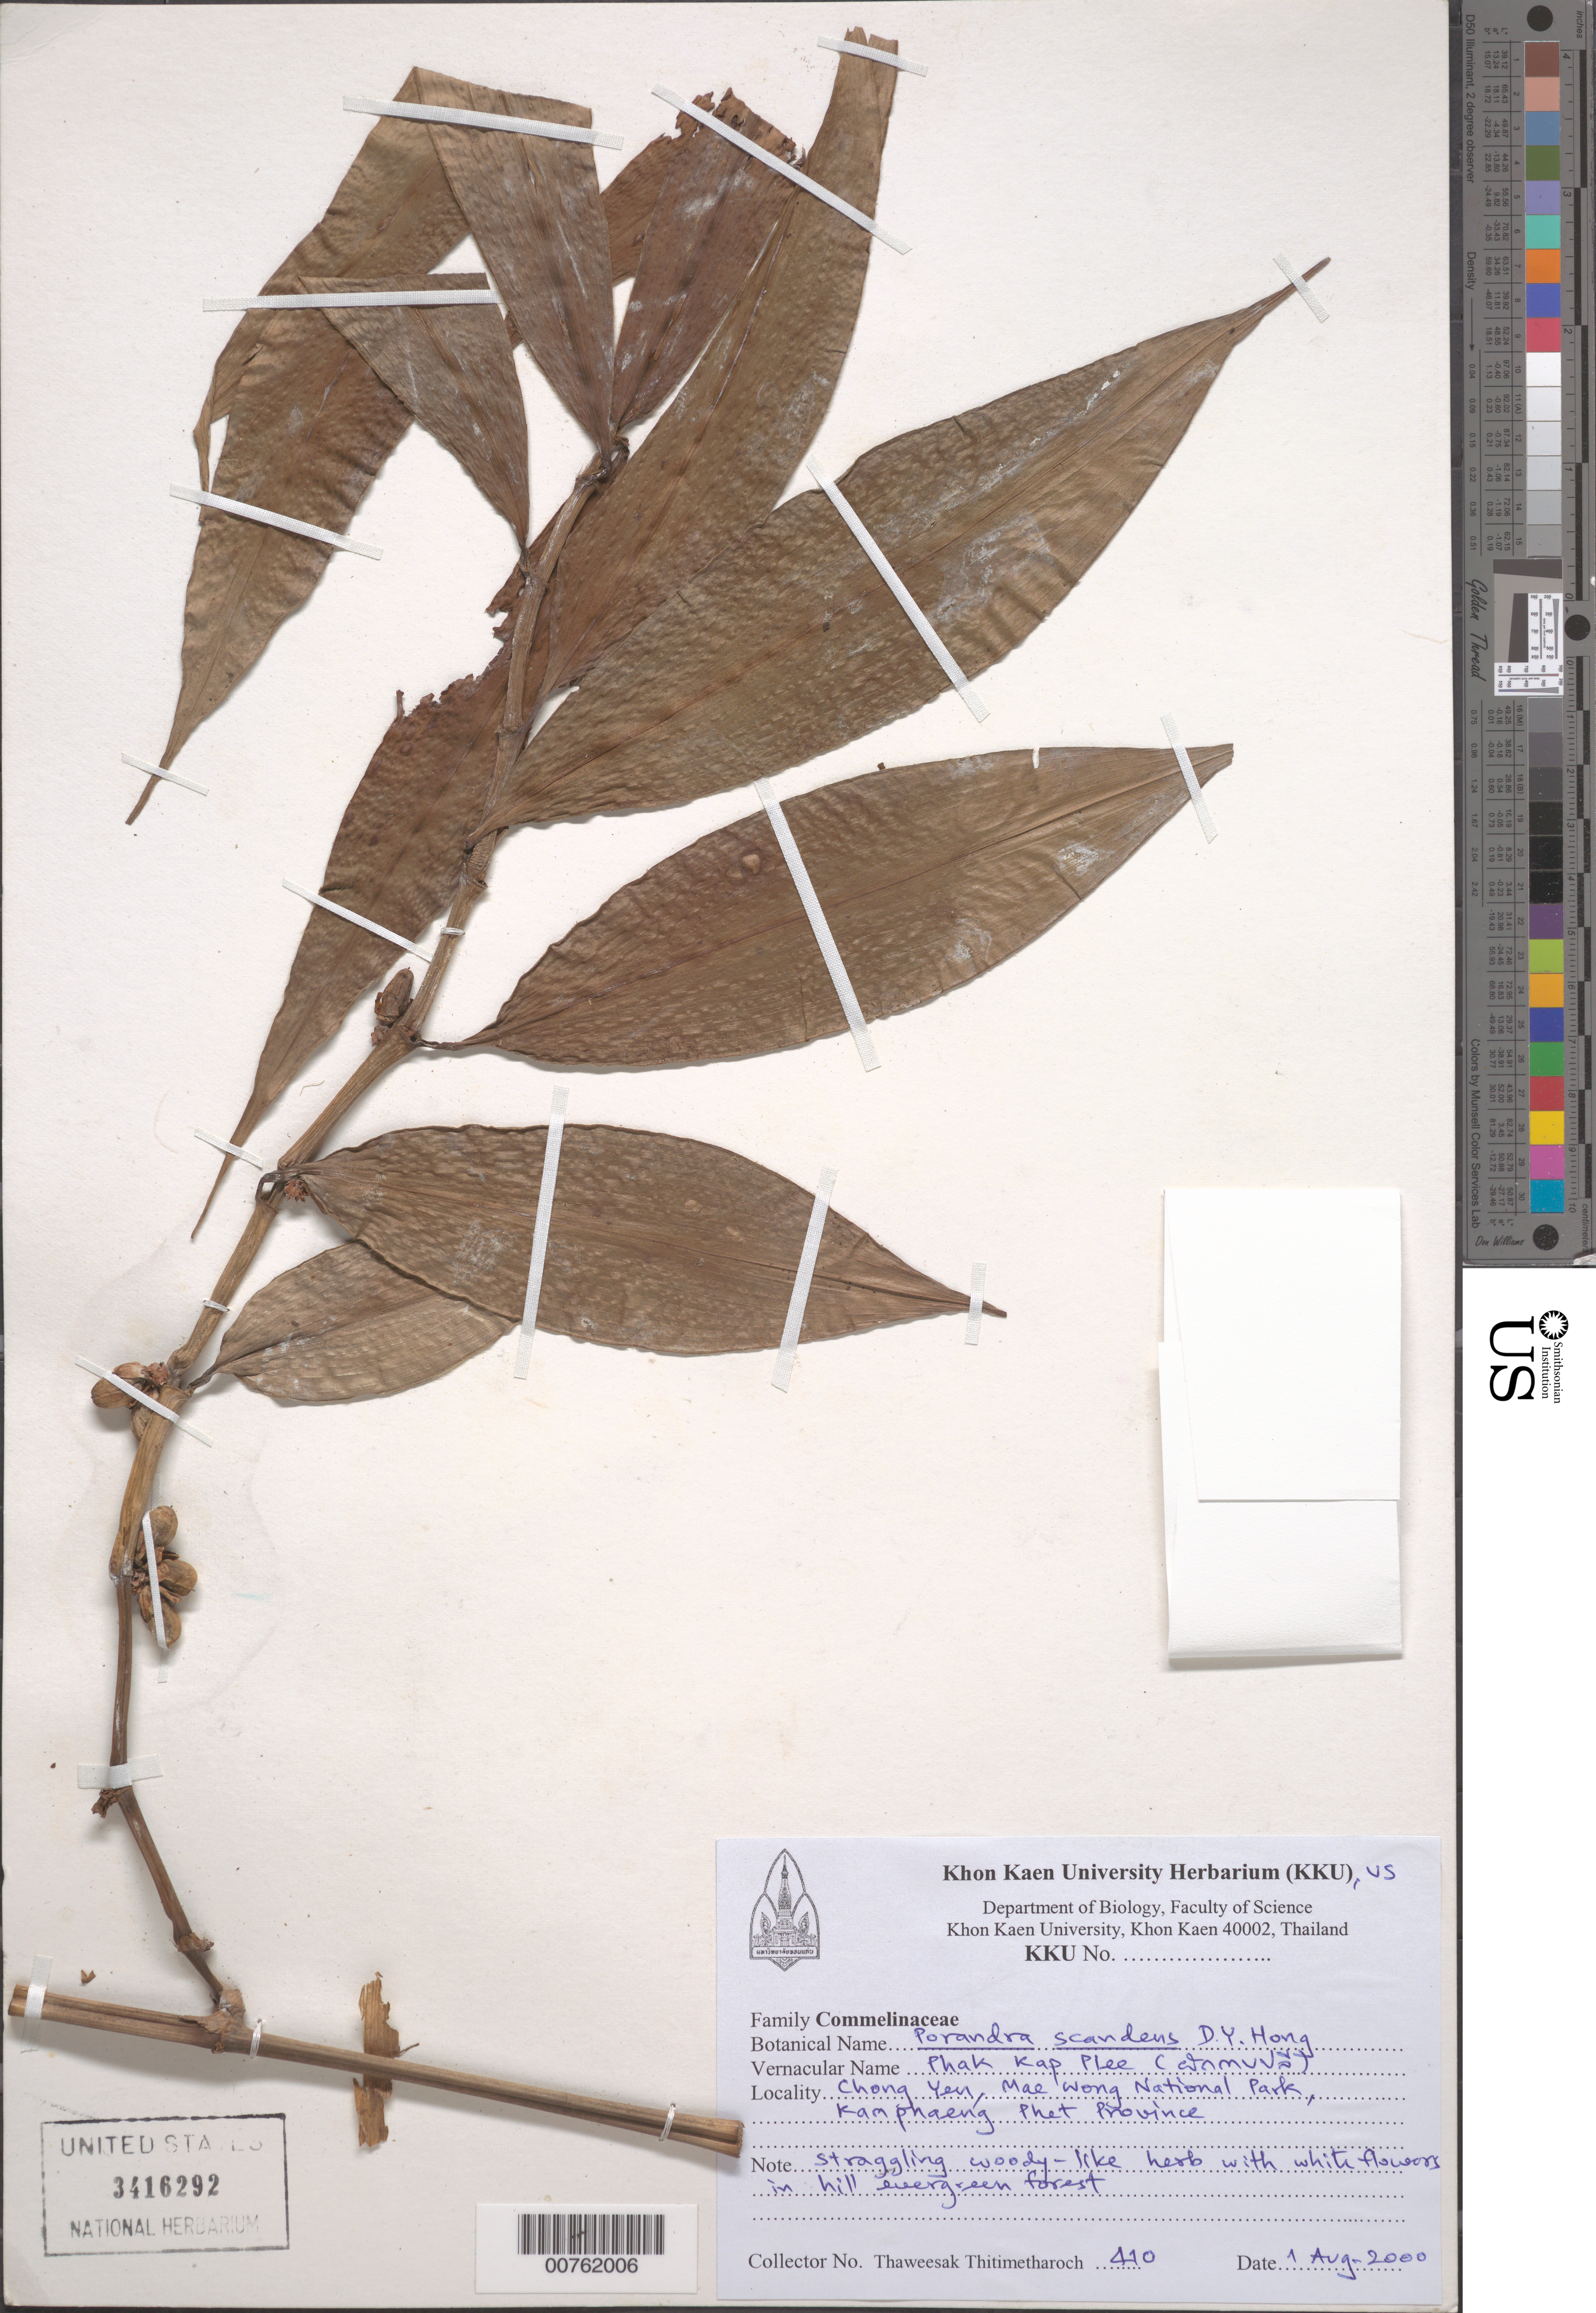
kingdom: Plantae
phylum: Tracheophyta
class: Liliopsida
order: Commelinales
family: Commelinaceae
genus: Porandra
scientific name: Porandra scandens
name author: D.Y. Hong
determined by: Faden, Robert B., (US), Smithsonian Institution - National Museum of Natural History (UNITED STATES)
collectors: T. Thitimetharoch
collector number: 410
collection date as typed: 01 Aug 2000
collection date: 2000-08-01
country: Thailand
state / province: Kamphaeng Phet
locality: Chong Yen, Mae Wong National Park.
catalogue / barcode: US 3416292